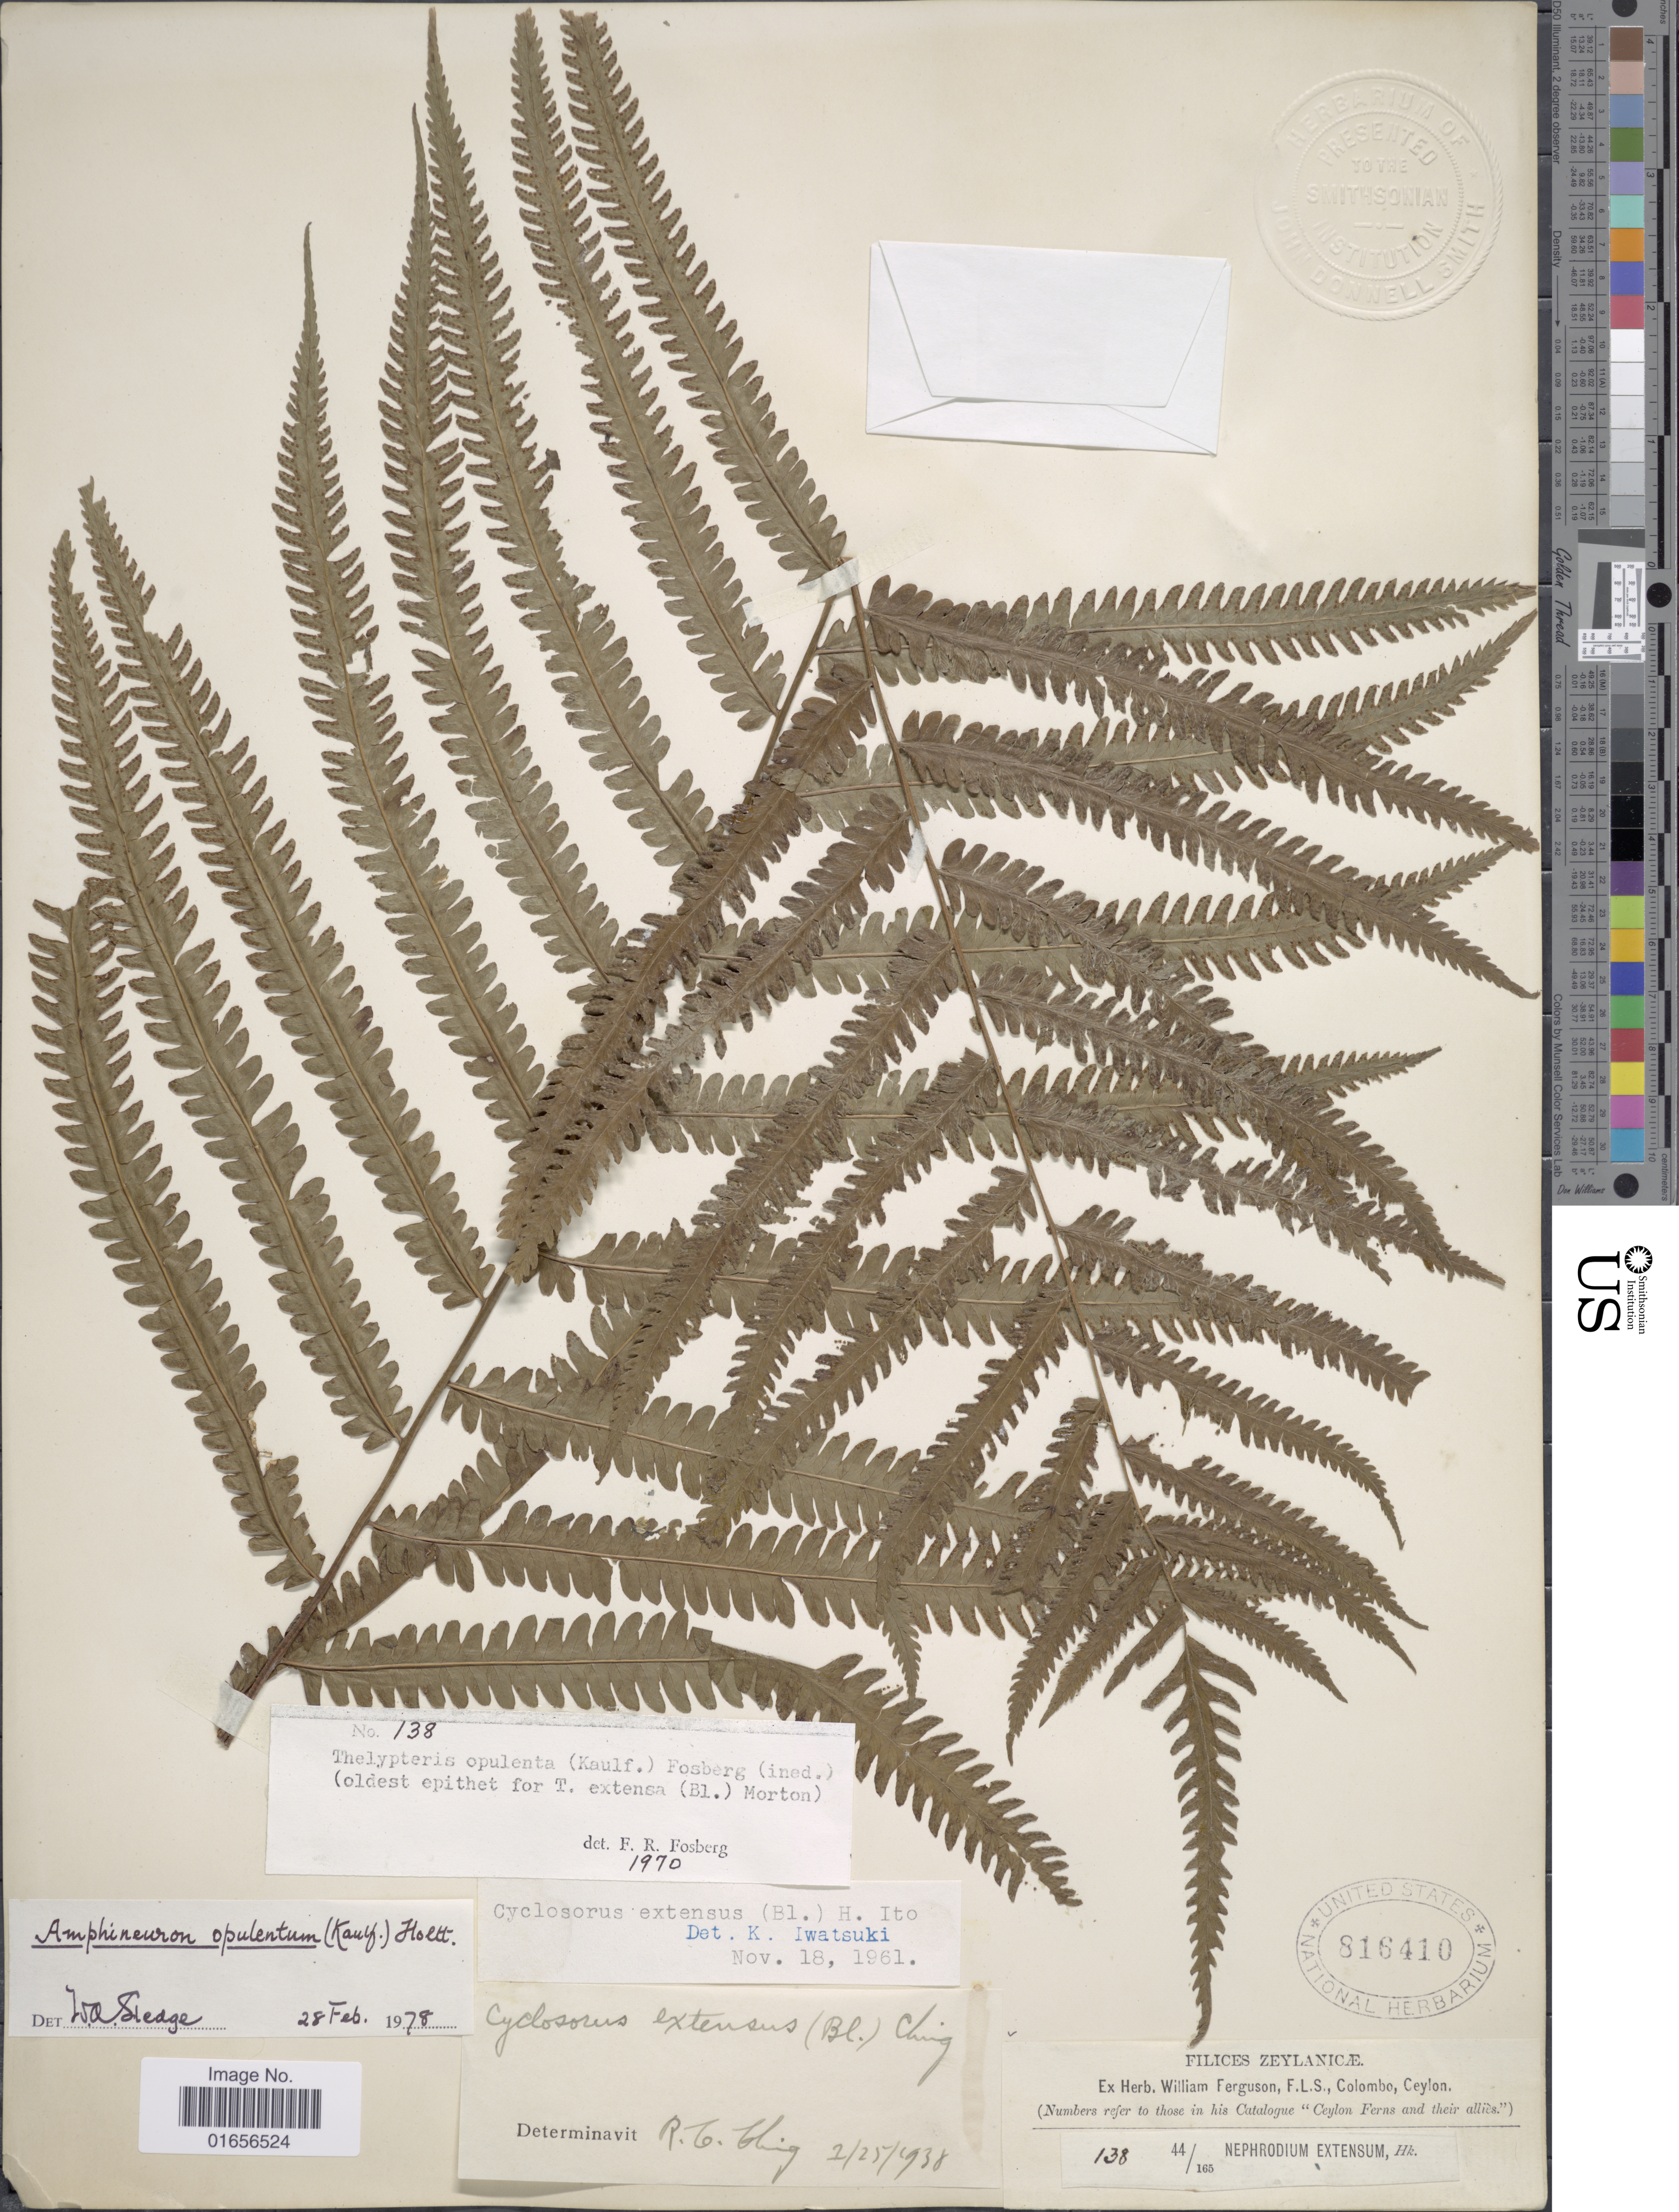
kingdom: Plantae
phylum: Tracheophyta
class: Polypodiopsida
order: Polypodiales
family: Thelypteridaceae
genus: Amphineuron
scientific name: Amphineuron opulentum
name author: (Kaulf.) Holttum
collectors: ex herb. W. Ferguson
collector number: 138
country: Sri Lanka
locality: Zeylanicae, Ceylon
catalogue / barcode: US 816410